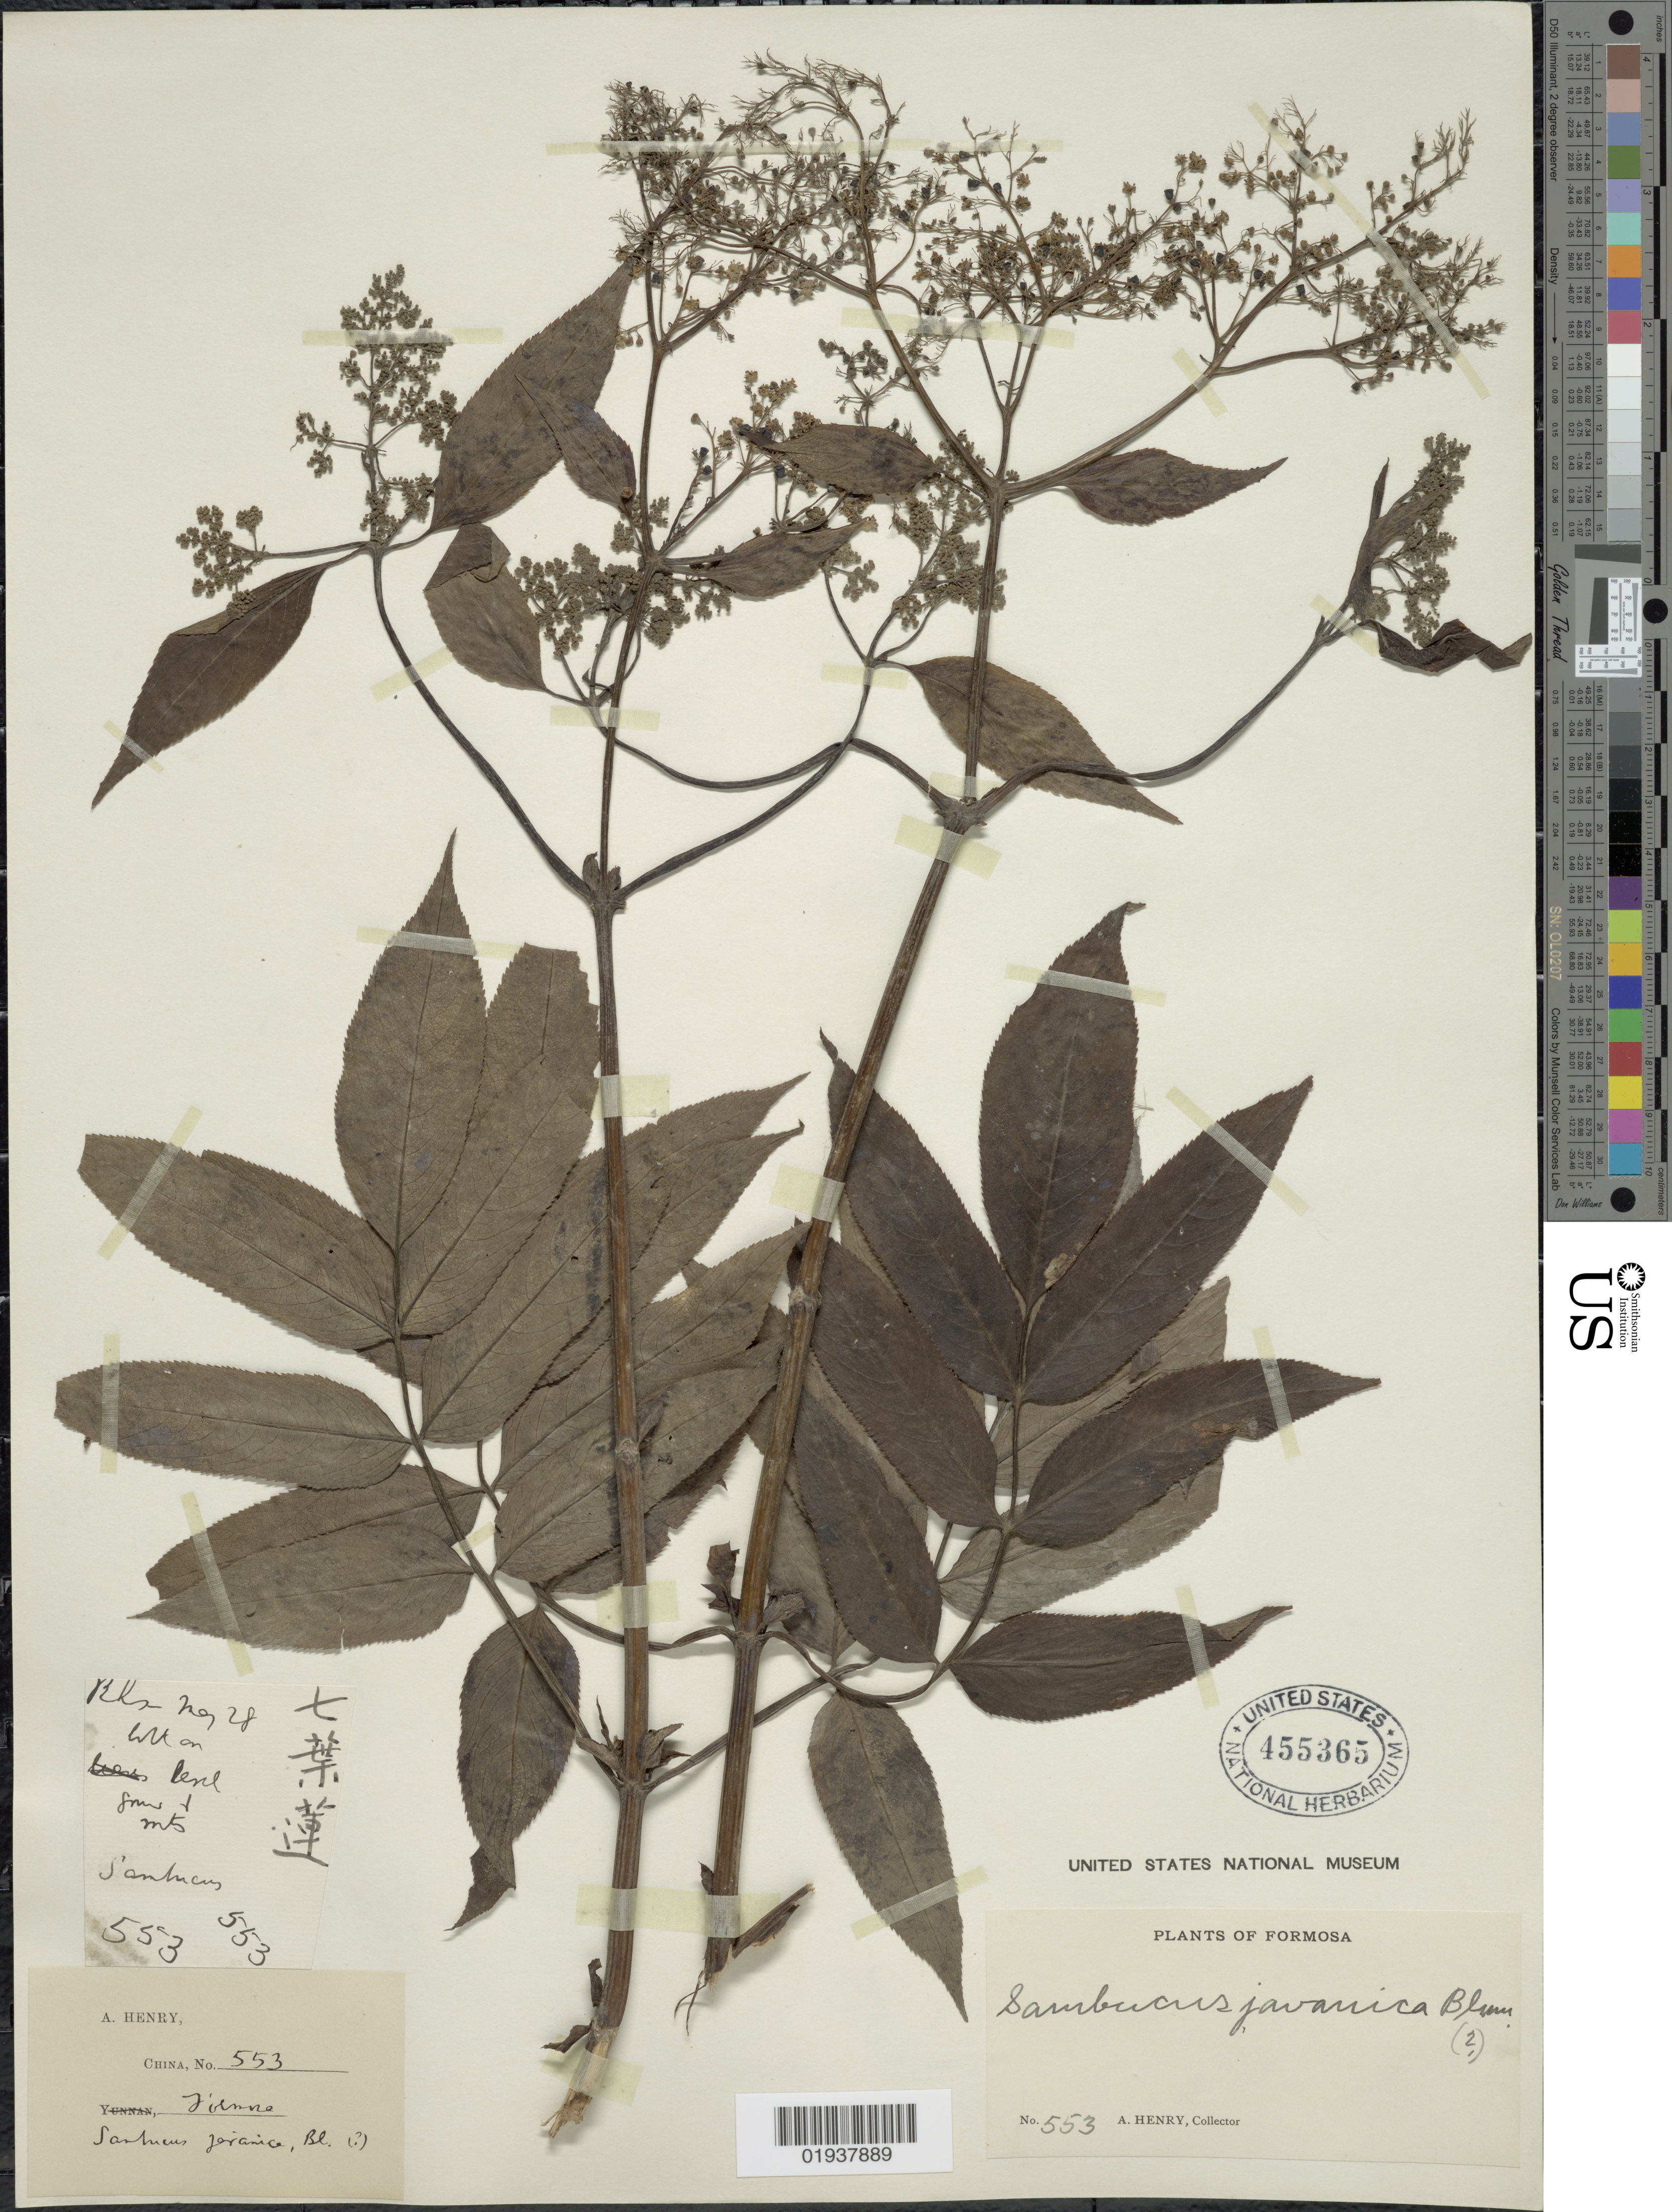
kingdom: Plantae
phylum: Tracheophyta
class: Magnoliopsida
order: Dipsacales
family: Viburnaceae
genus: Sambucus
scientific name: Sambucus javanica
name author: Blume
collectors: A. Henry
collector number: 553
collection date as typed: Transcribed d/m/y: /5/28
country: Taiwan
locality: Formosa.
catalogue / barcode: US 455365